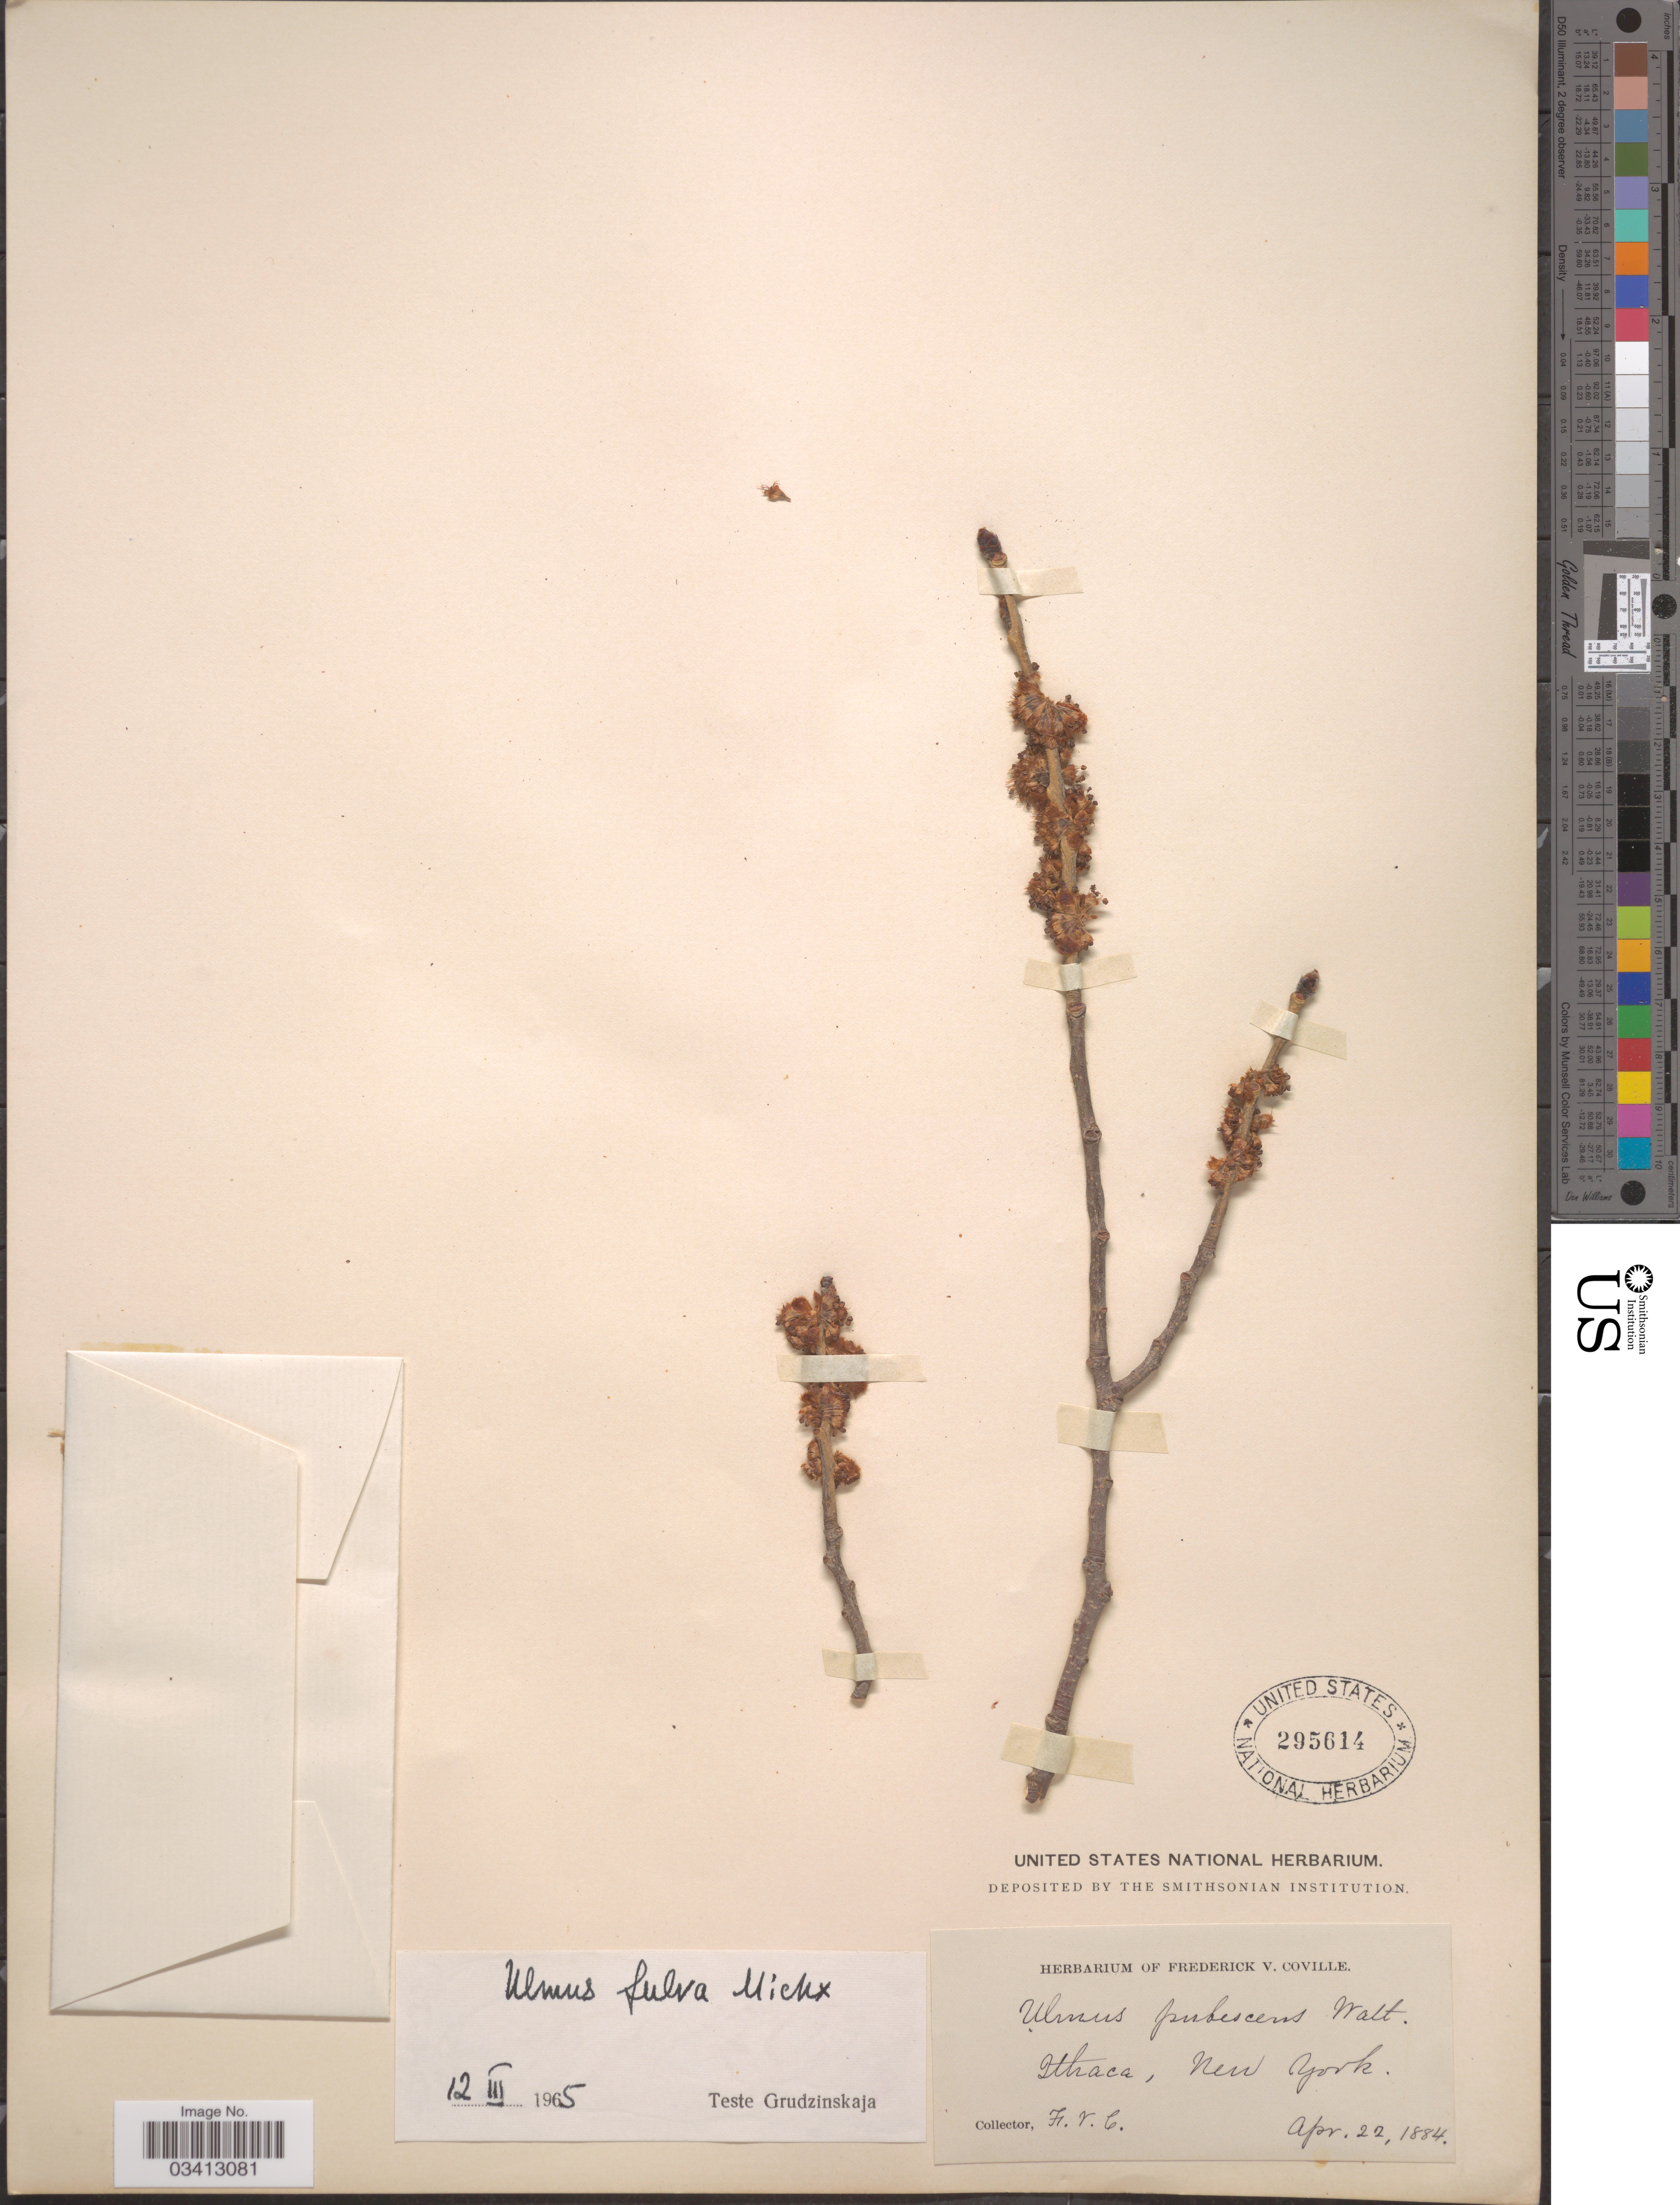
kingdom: Plantae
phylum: Tracheophyta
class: Magnoliopsida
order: Rosales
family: Ulmaceae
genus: Ulmus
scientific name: Ulmus rubra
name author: Muhl.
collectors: F. V. Coville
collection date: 1884-04-22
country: United States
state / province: New York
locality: Ithaca.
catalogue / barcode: US 295614